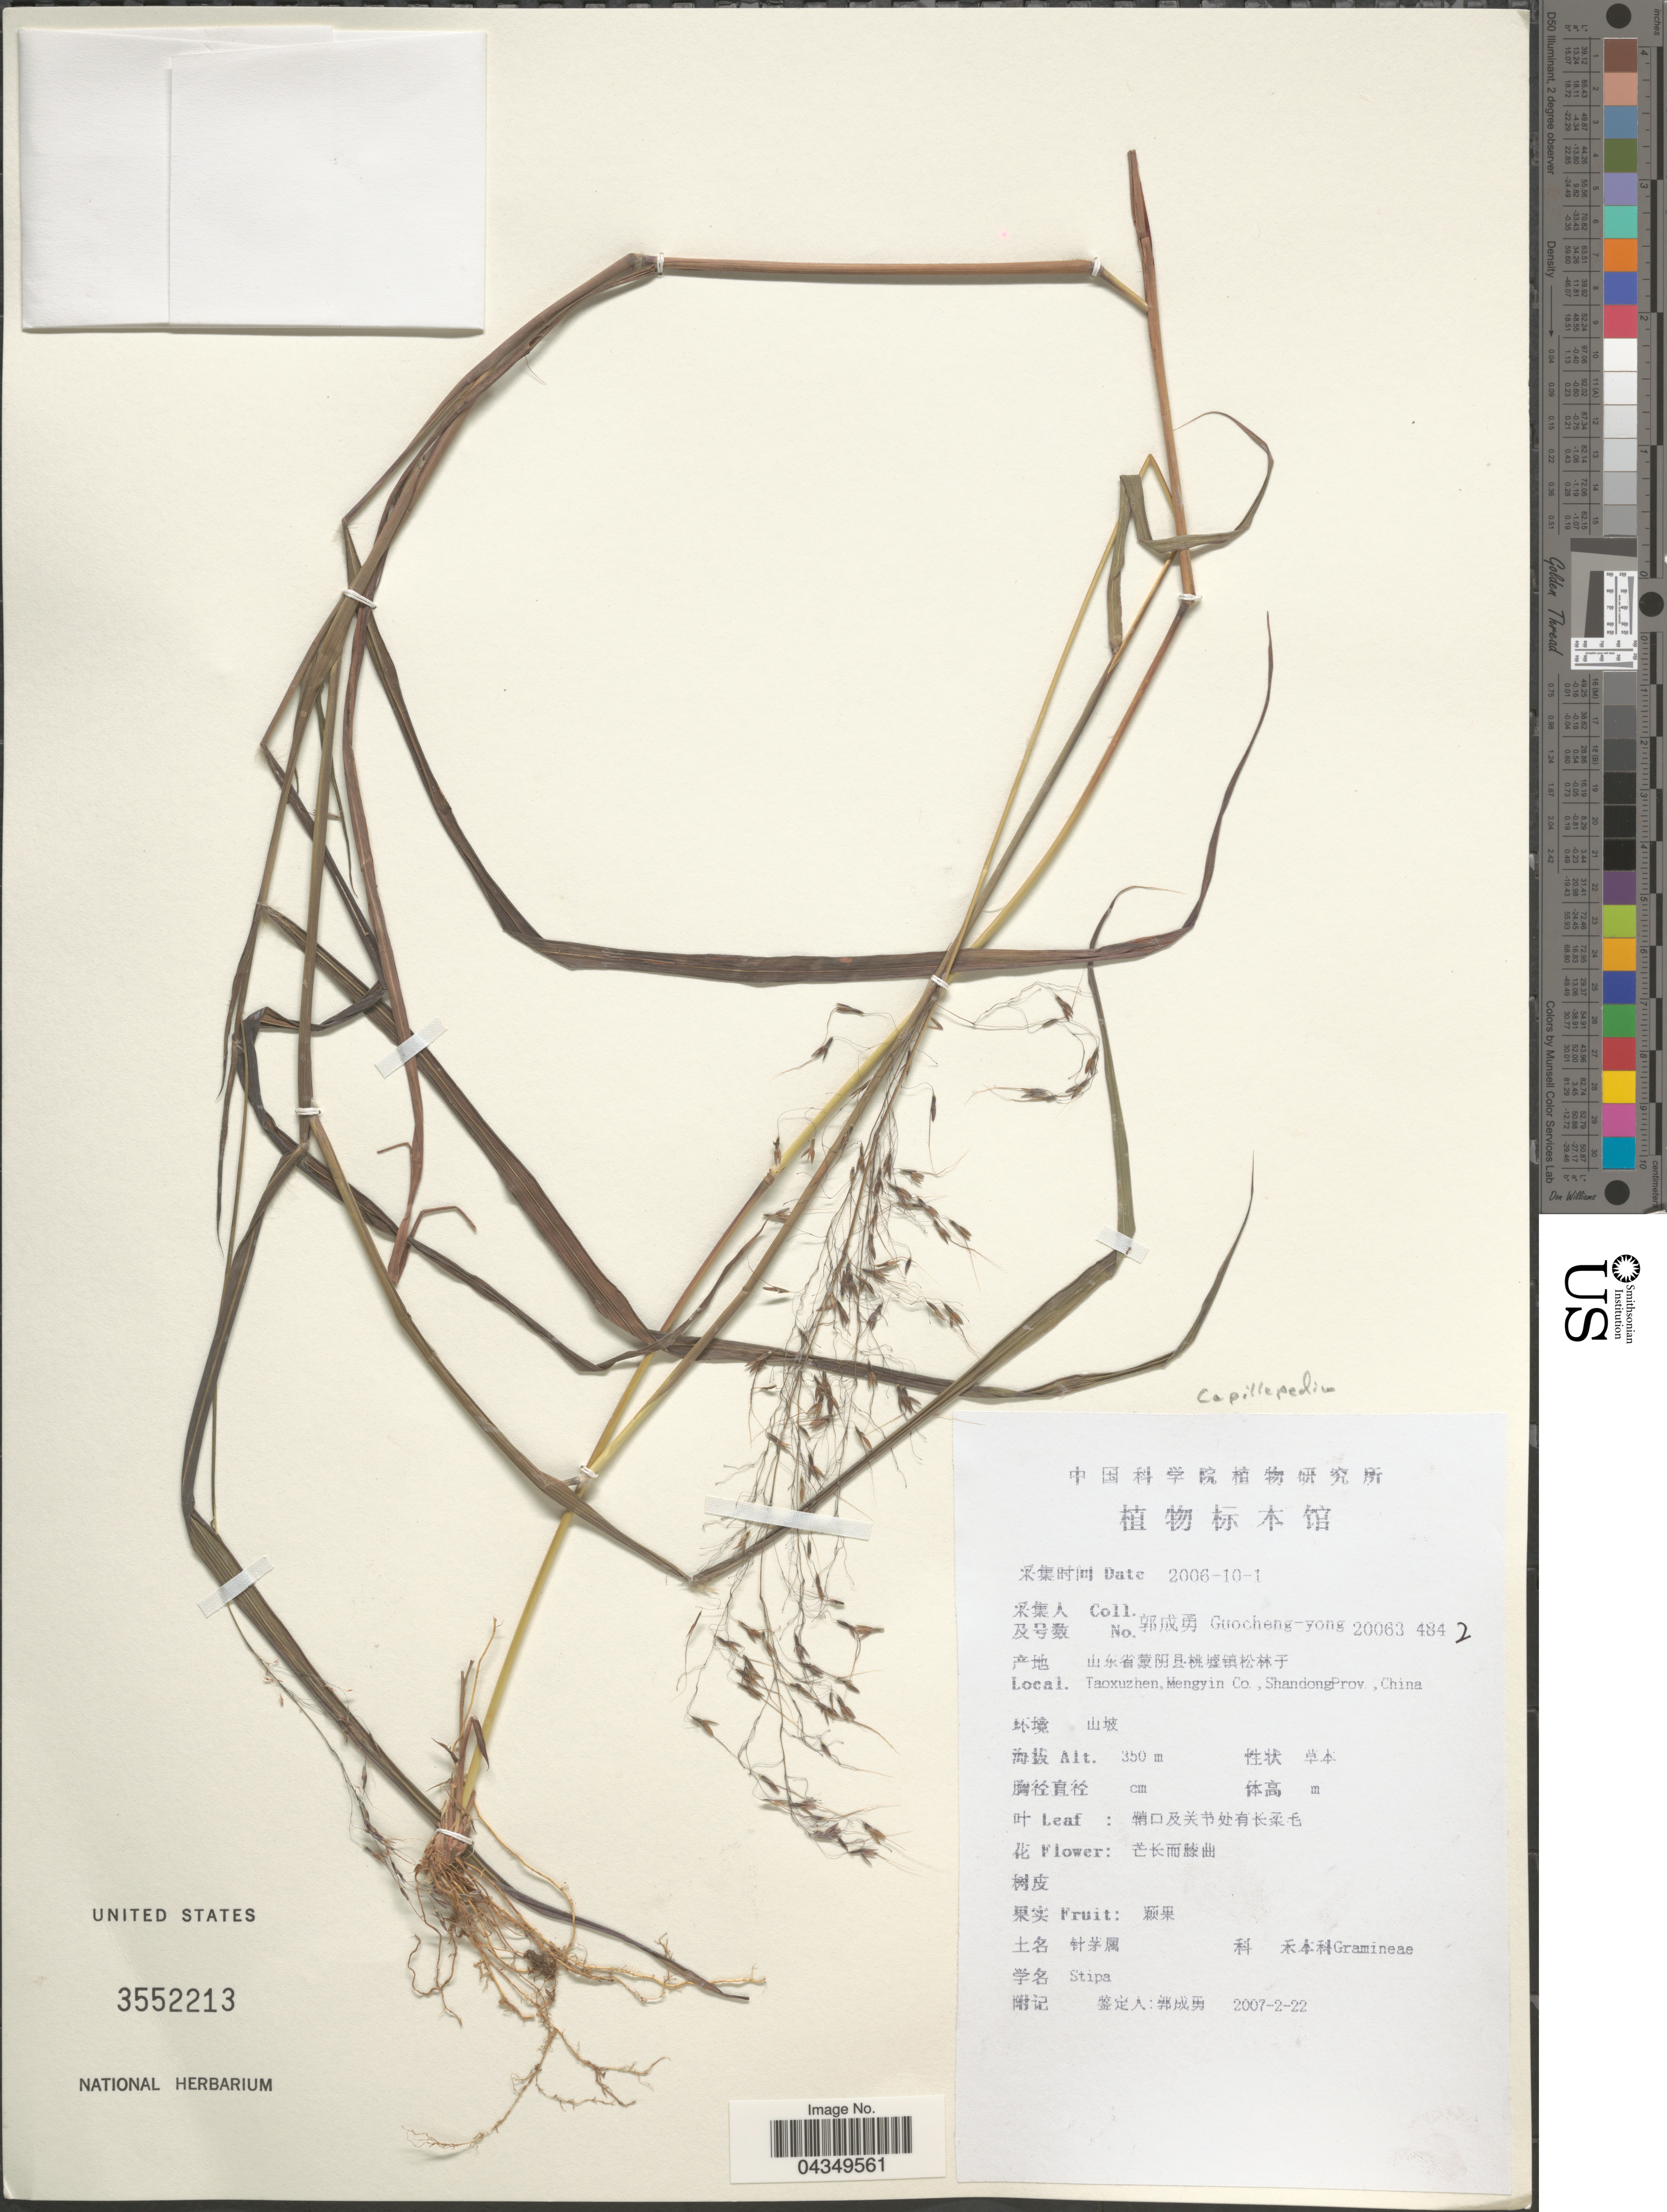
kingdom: Plantae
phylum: Tracheophyta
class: Liliopsida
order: Poales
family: Poaceae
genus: Capillipedium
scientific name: Capillipedium sp.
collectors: Guo cheng-yong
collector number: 200634842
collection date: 2006-10-01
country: China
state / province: Shandong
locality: X. Taoxuzhen, Mengyin Co.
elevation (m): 350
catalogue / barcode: US 3552213